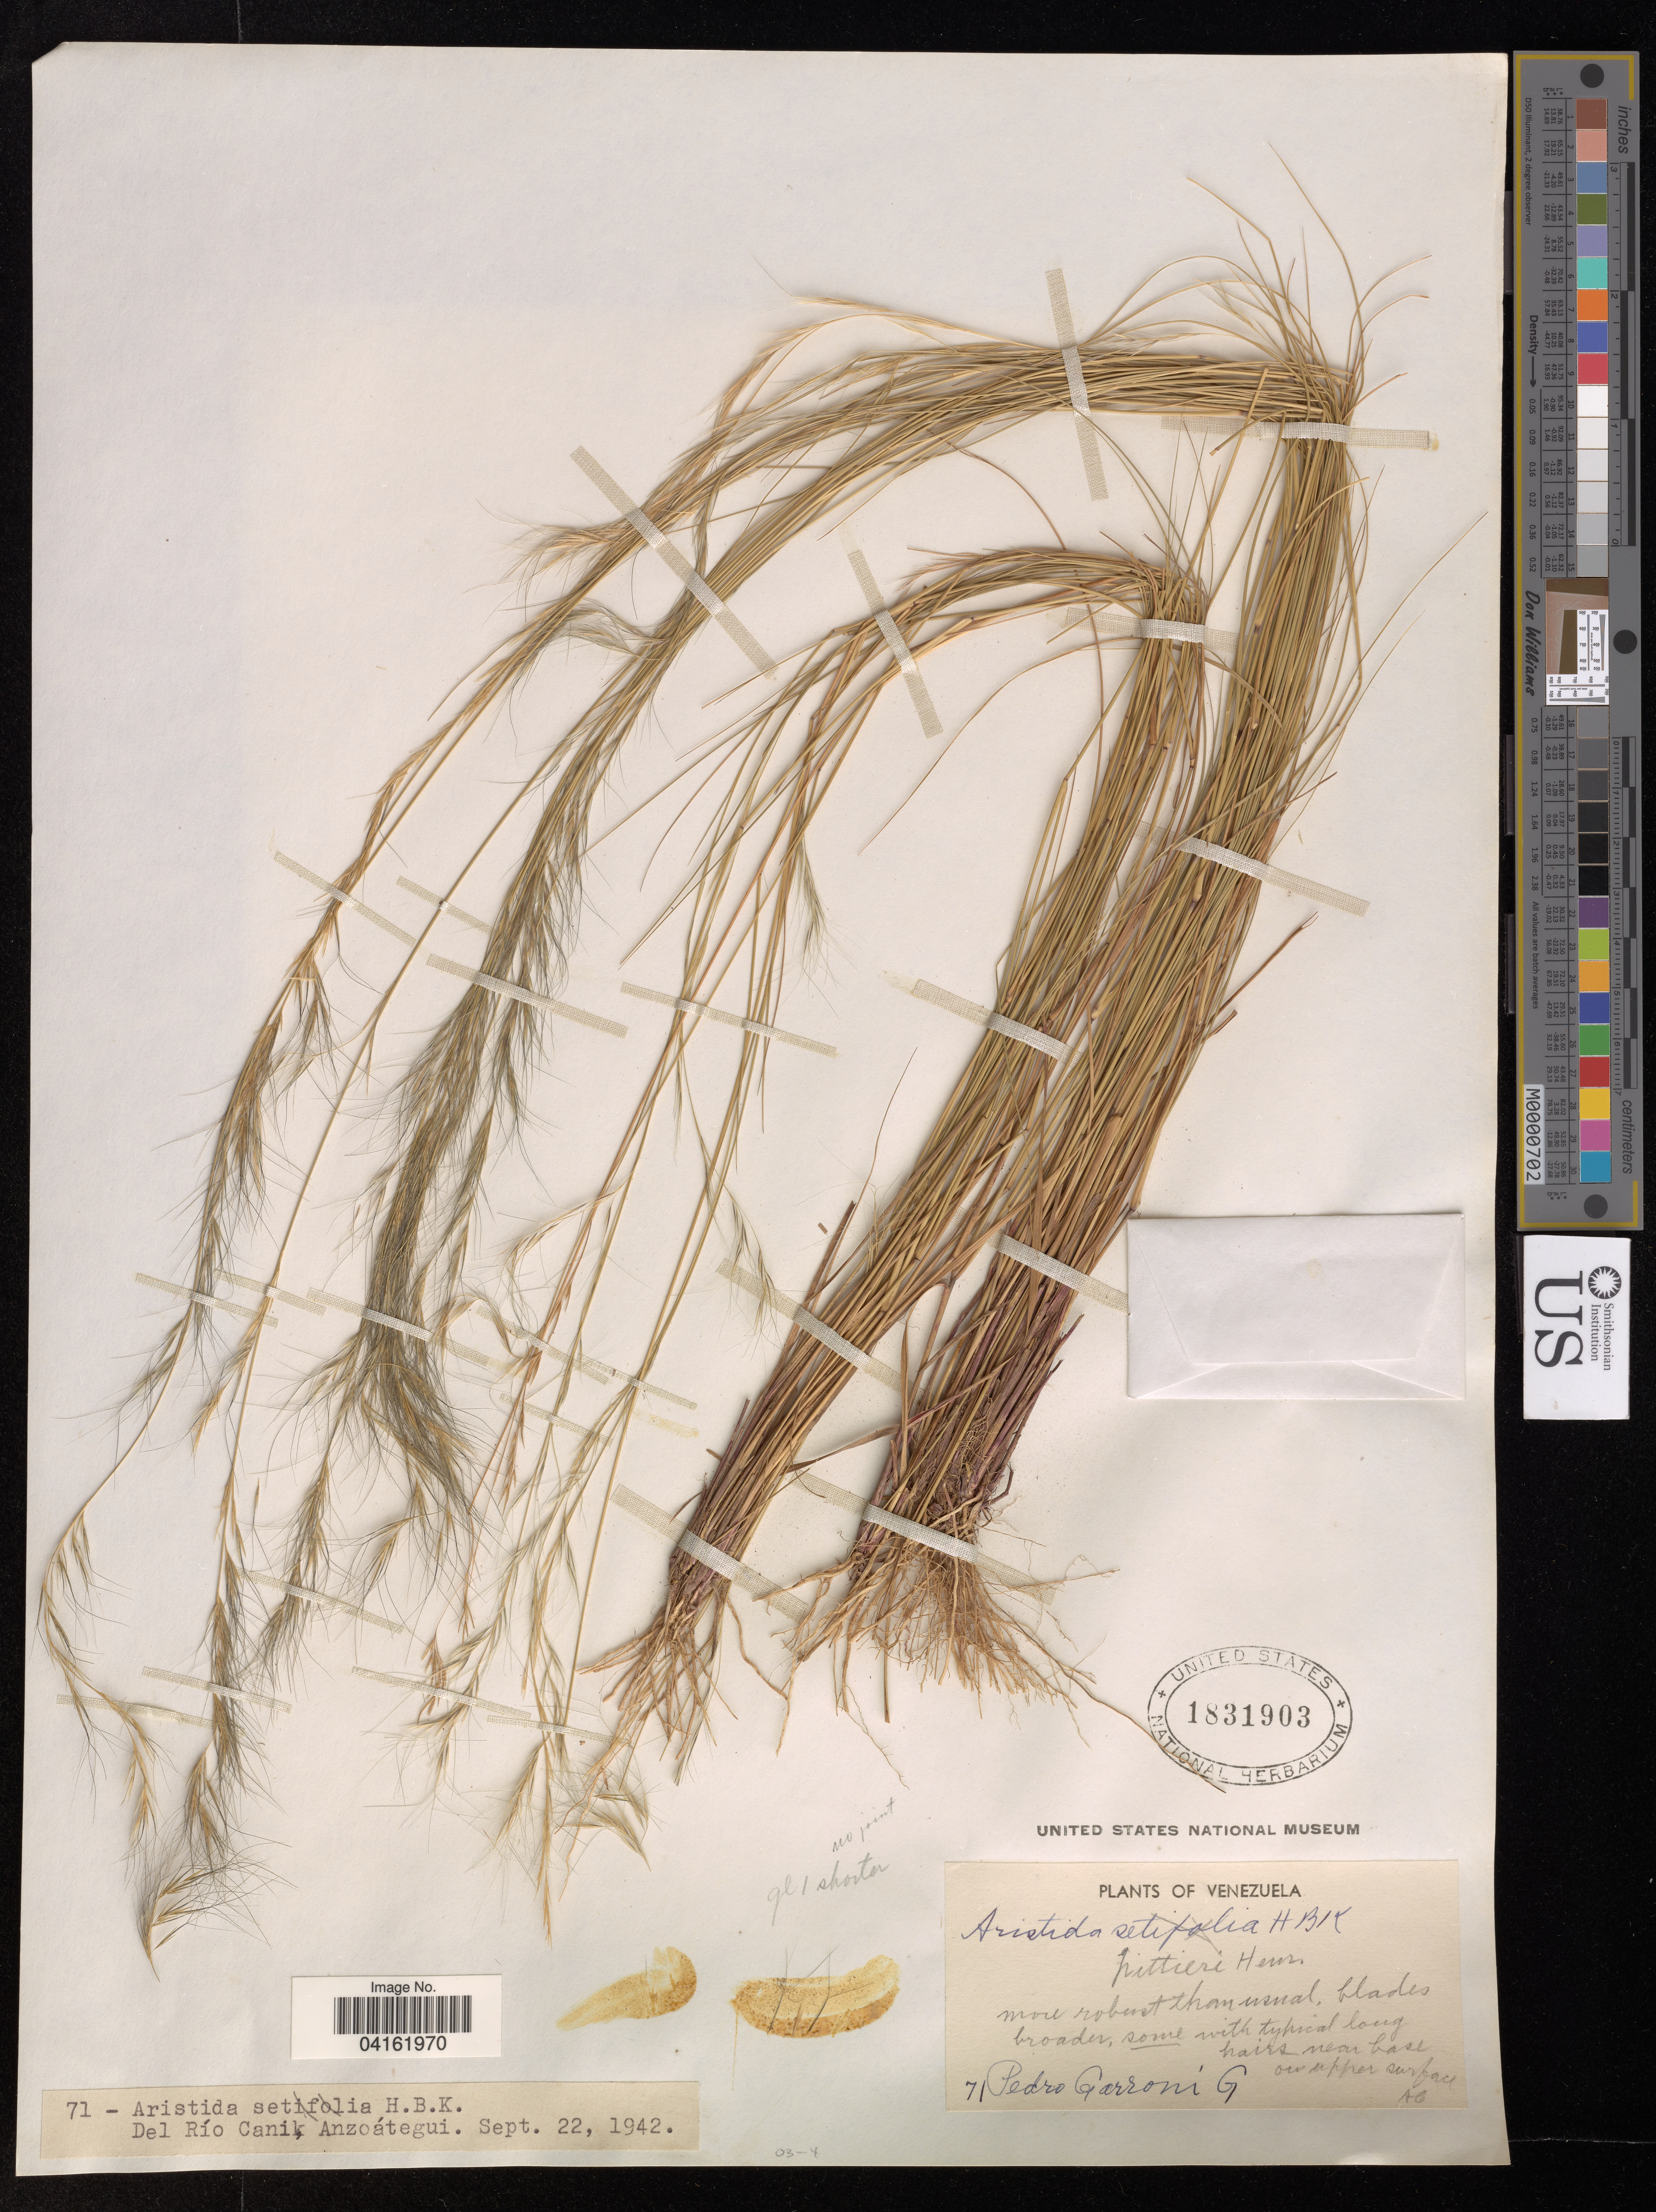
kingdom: Plantae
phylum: Tracheophyta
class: Liliopsida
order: Poales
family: Poaceae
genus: Aristida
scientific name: Aristida pittieri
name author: Henr.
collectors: P. Garroni G.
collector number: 71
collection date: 1942-09-22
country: Venezuela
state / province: Anzoategui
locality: Del Río Canik.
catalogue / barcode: US 1831903